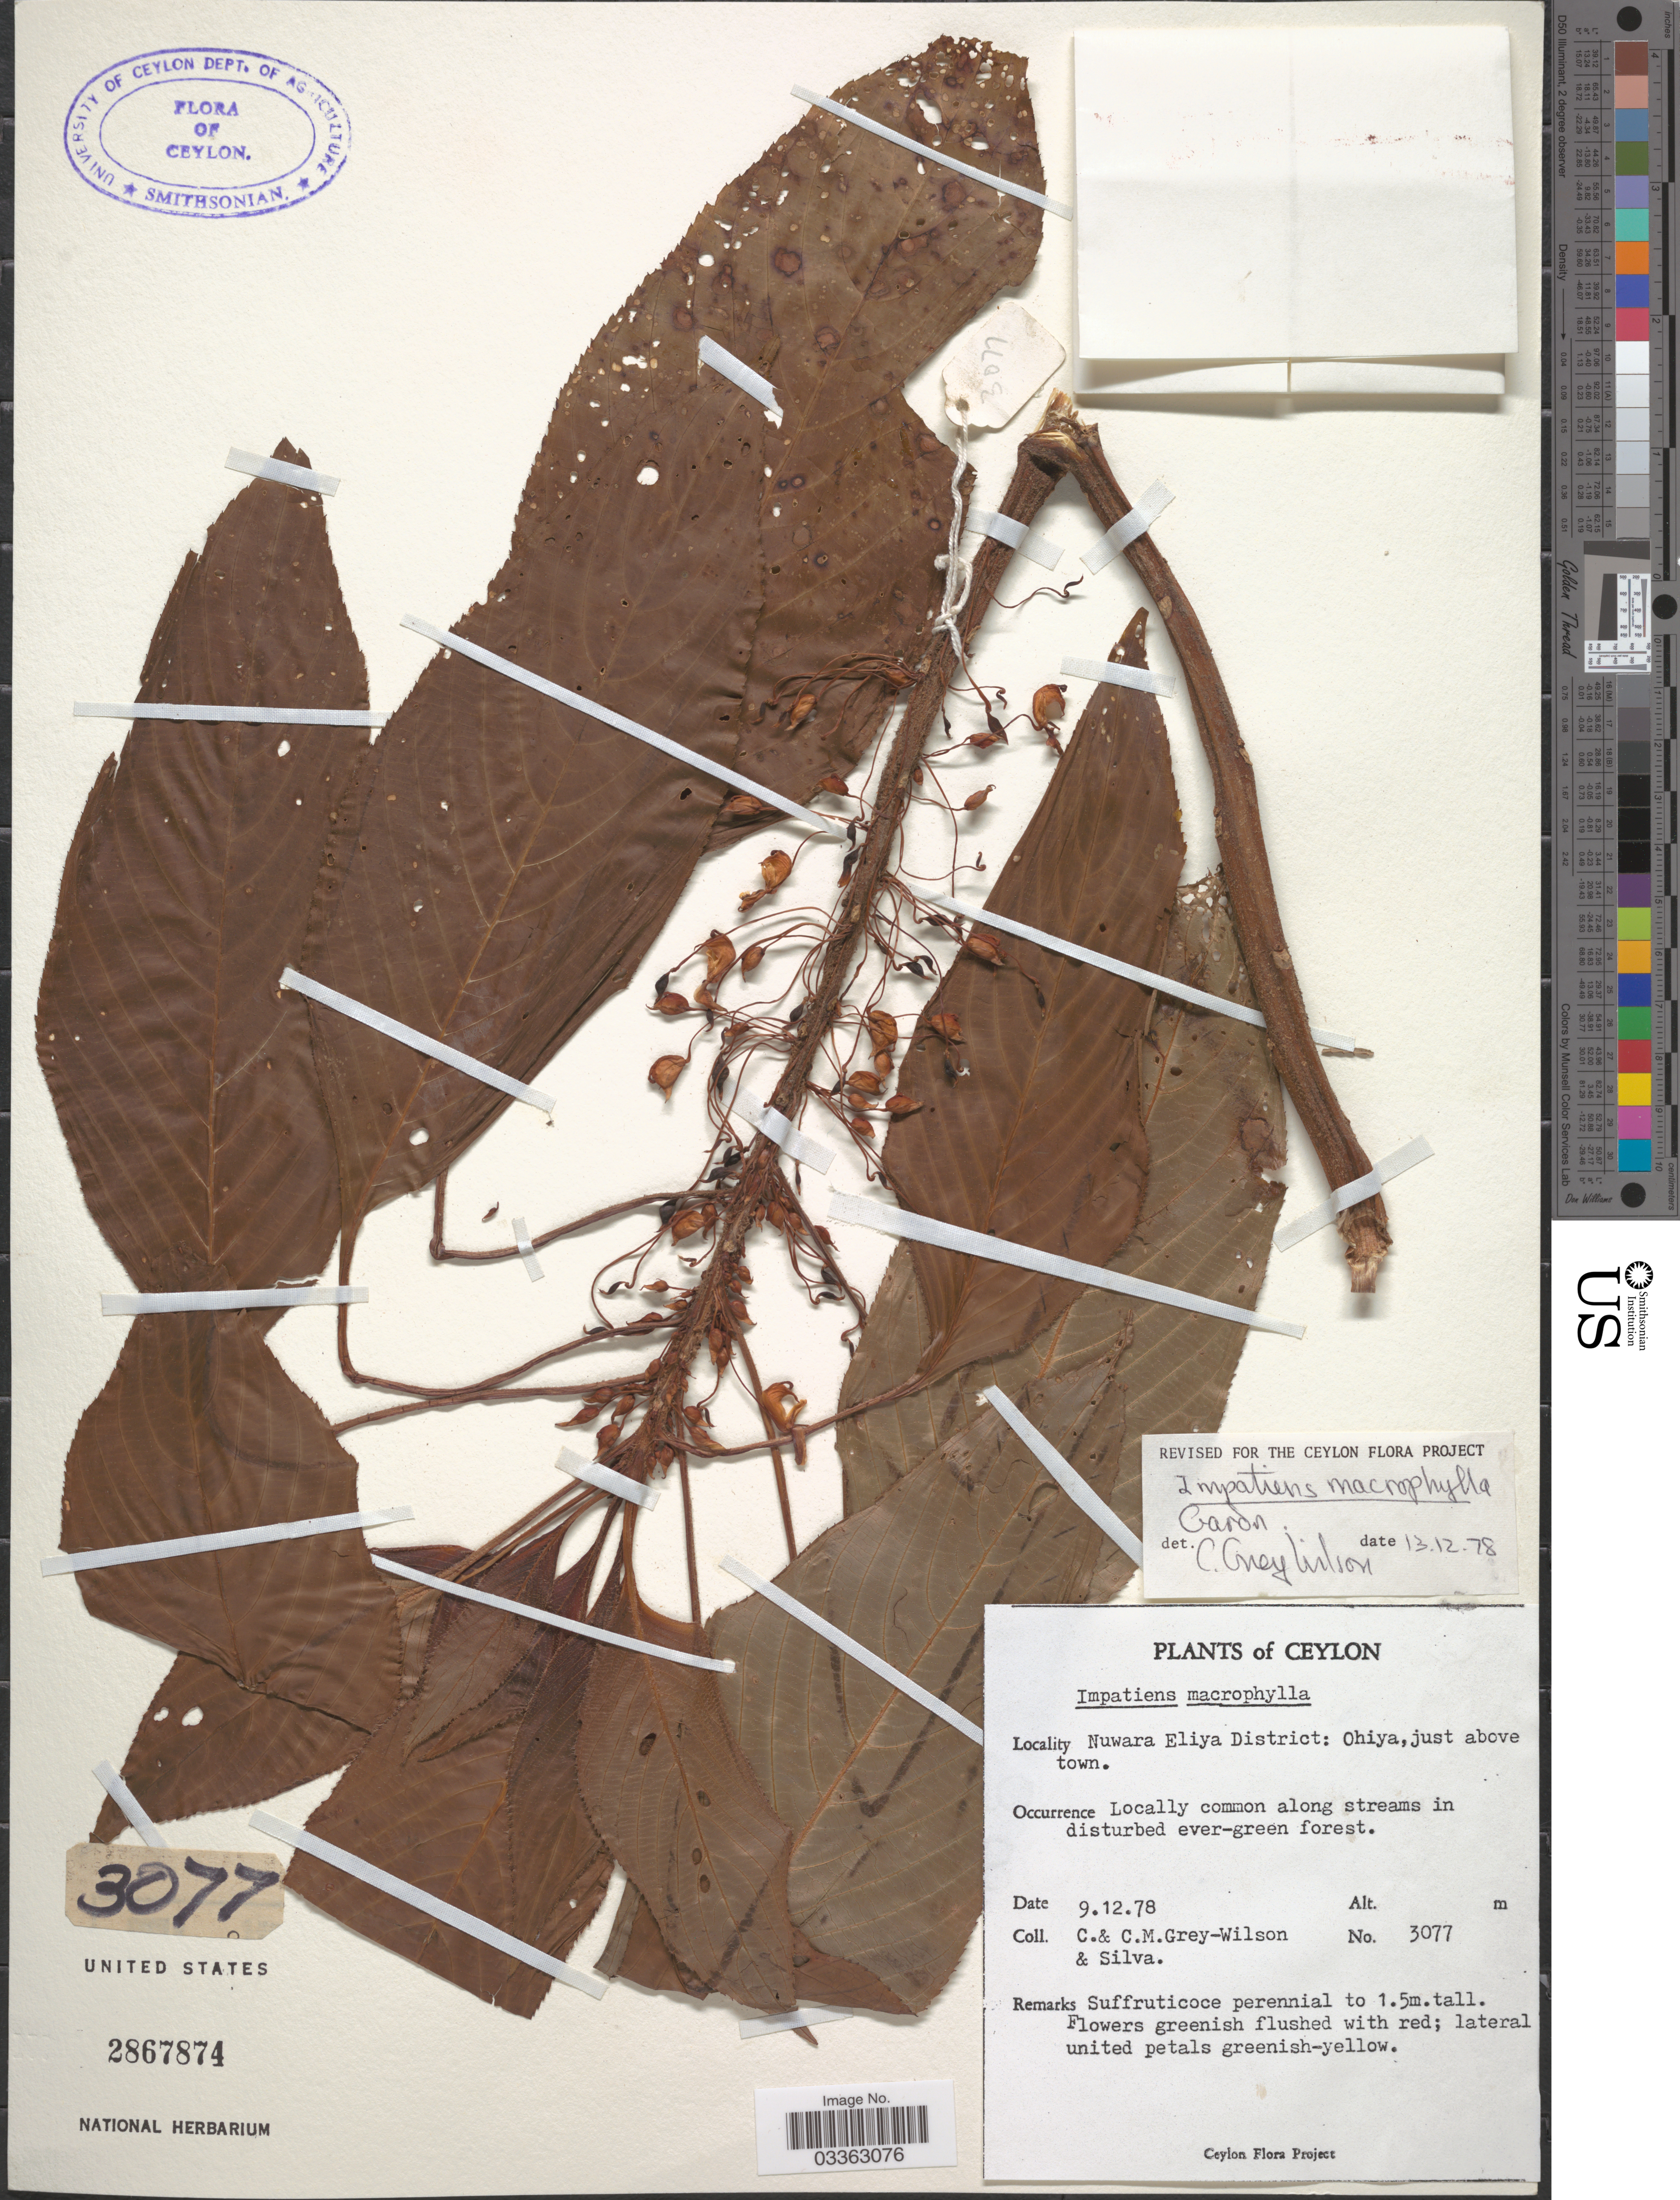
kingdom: Plantae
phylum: Tracheophyta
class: Magnoliopsida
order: Ericales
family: Balsaminaceae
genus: Impatiens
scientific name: Impatiens macrophylla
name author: Gardner ex Hook.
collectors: C. Grey-Wilson, C. Grey-Wilson & Silva, --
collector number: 3077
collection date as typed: Transcribed d/m/y: 9/12/78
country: Sri Lanka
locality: Ceylon, Nuwara Eliya District: Ohiya, just above town.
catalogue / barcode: US 2867874